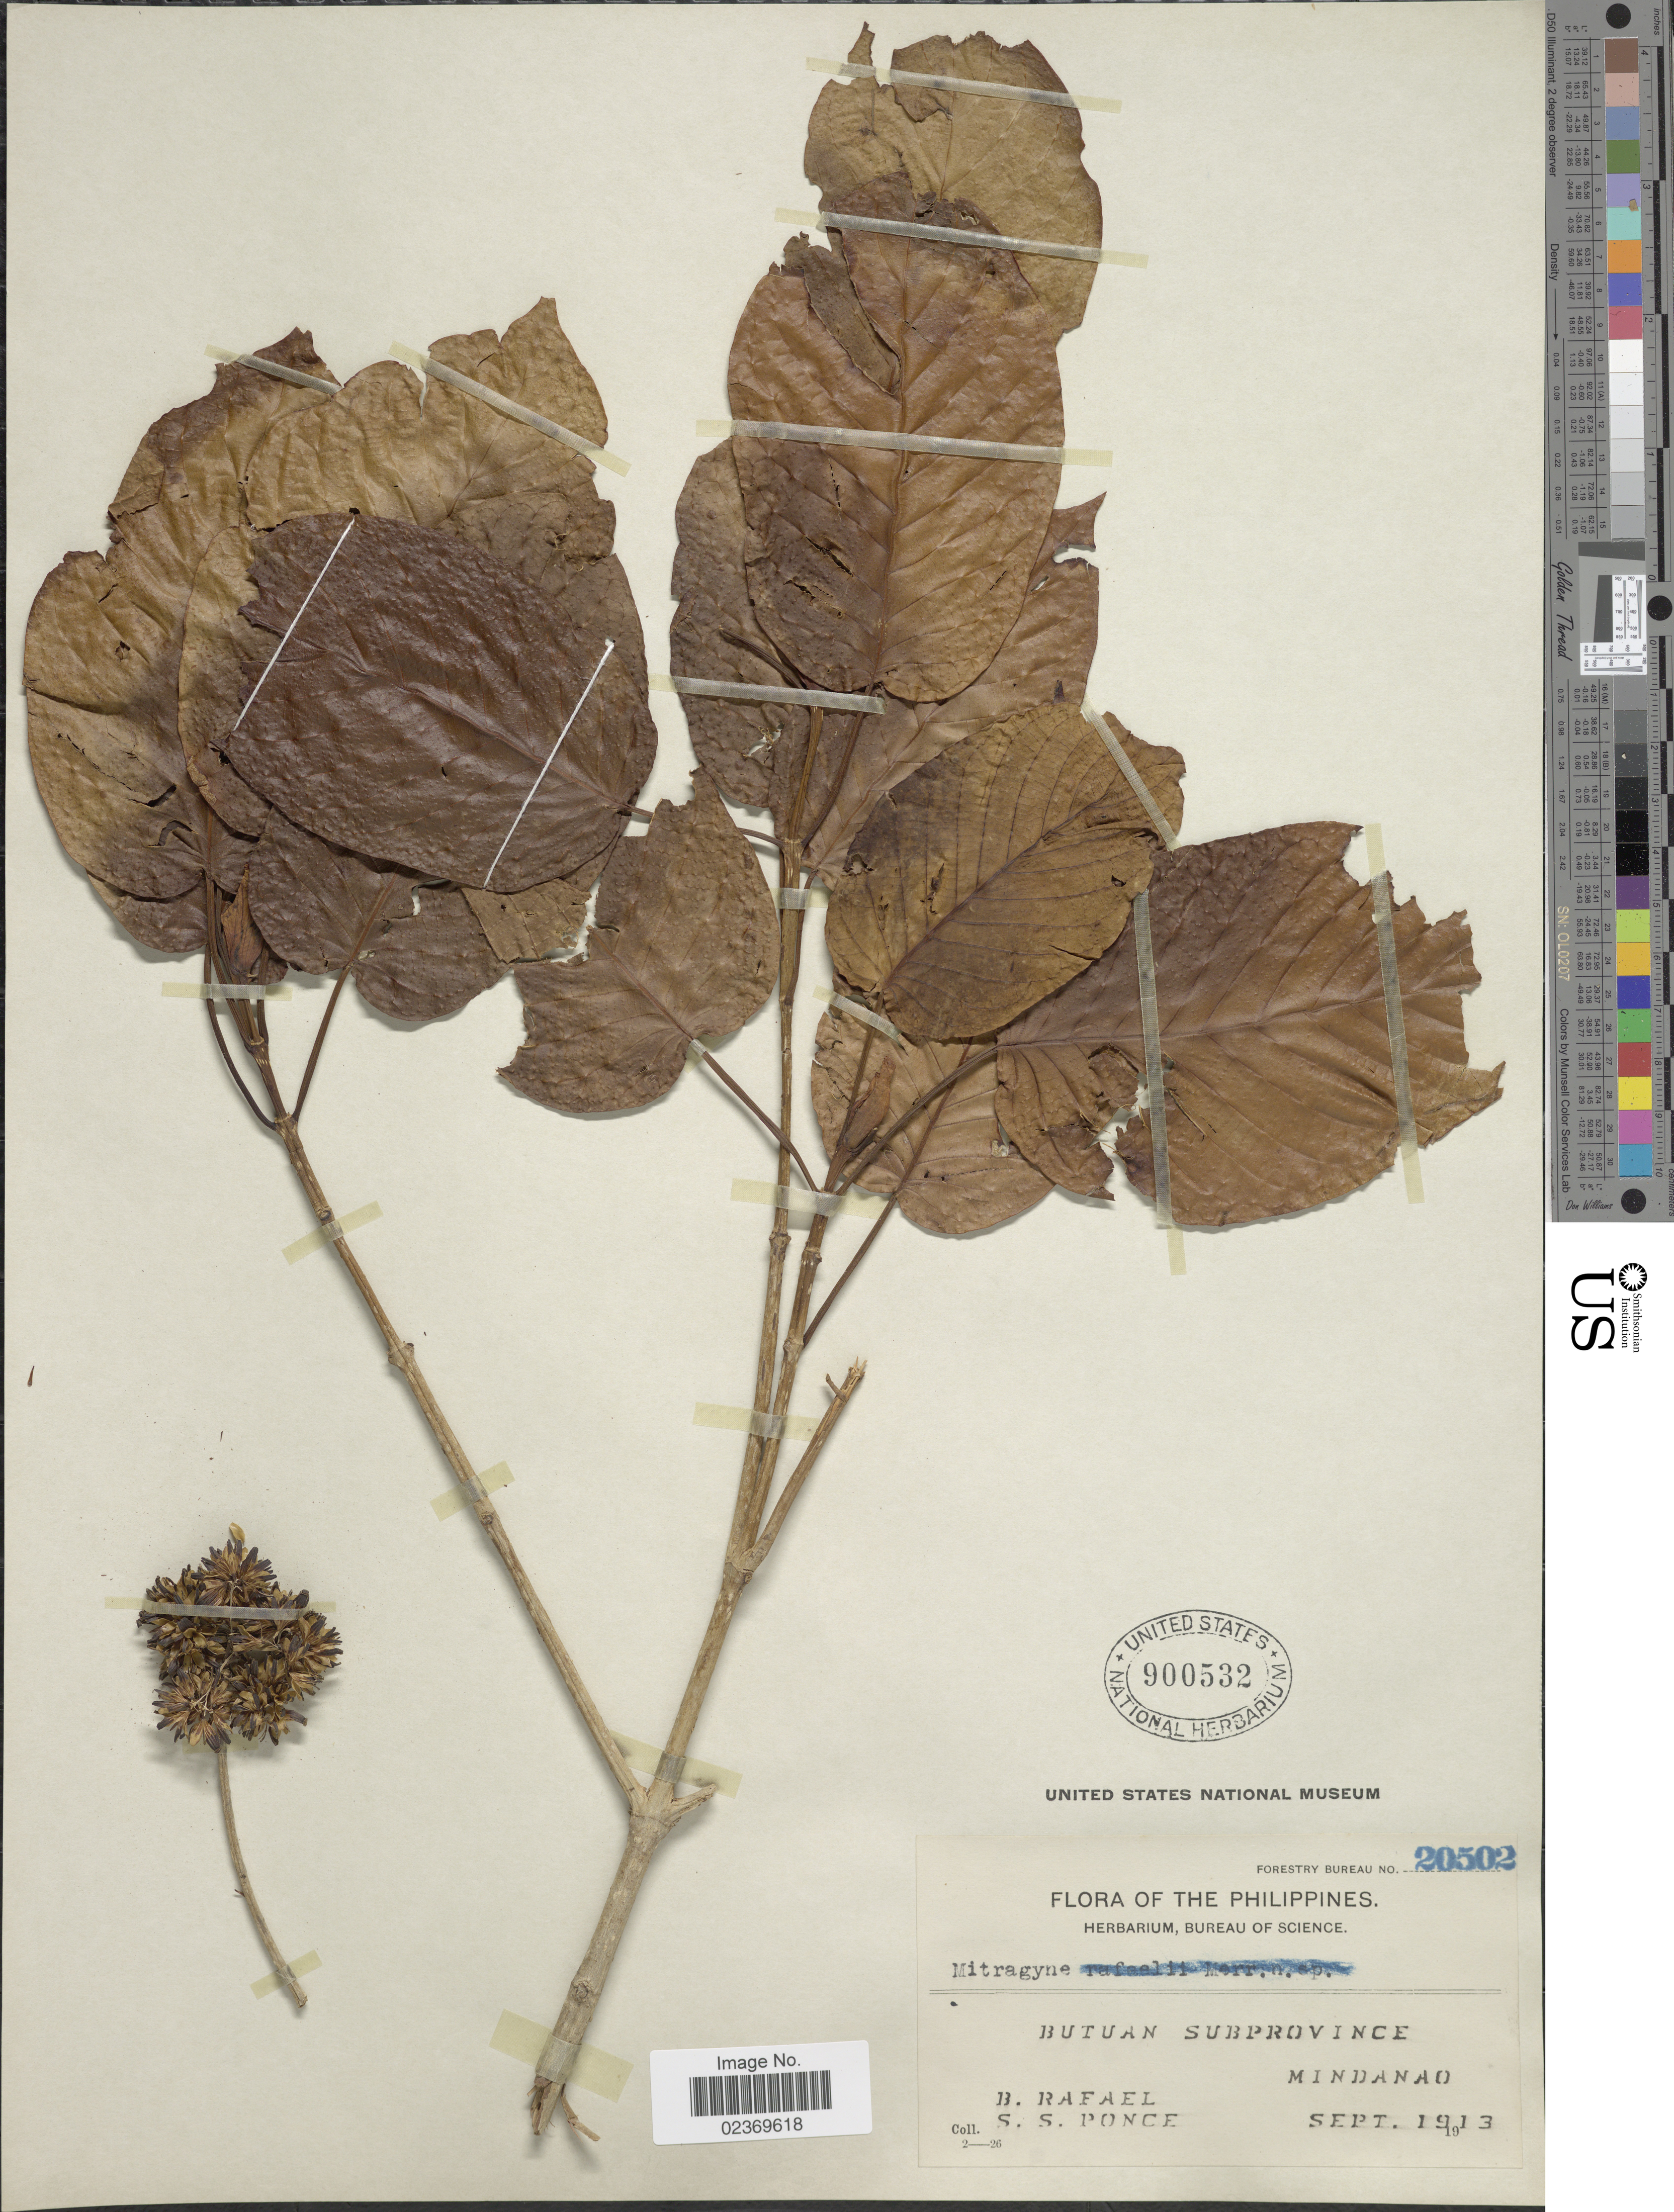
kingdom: Plantae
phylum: Tracheophyta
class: Magnoliopsida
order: Gentianales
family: Rubiaceae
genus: Mitragyna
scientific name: Mitragyna sp.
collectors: B. Rafael & S. Ponce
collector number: Forestry Bureau 20502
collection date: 1913-09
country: Philippines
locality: Butuan Subprovince, Mindanao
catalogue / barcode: US 900532